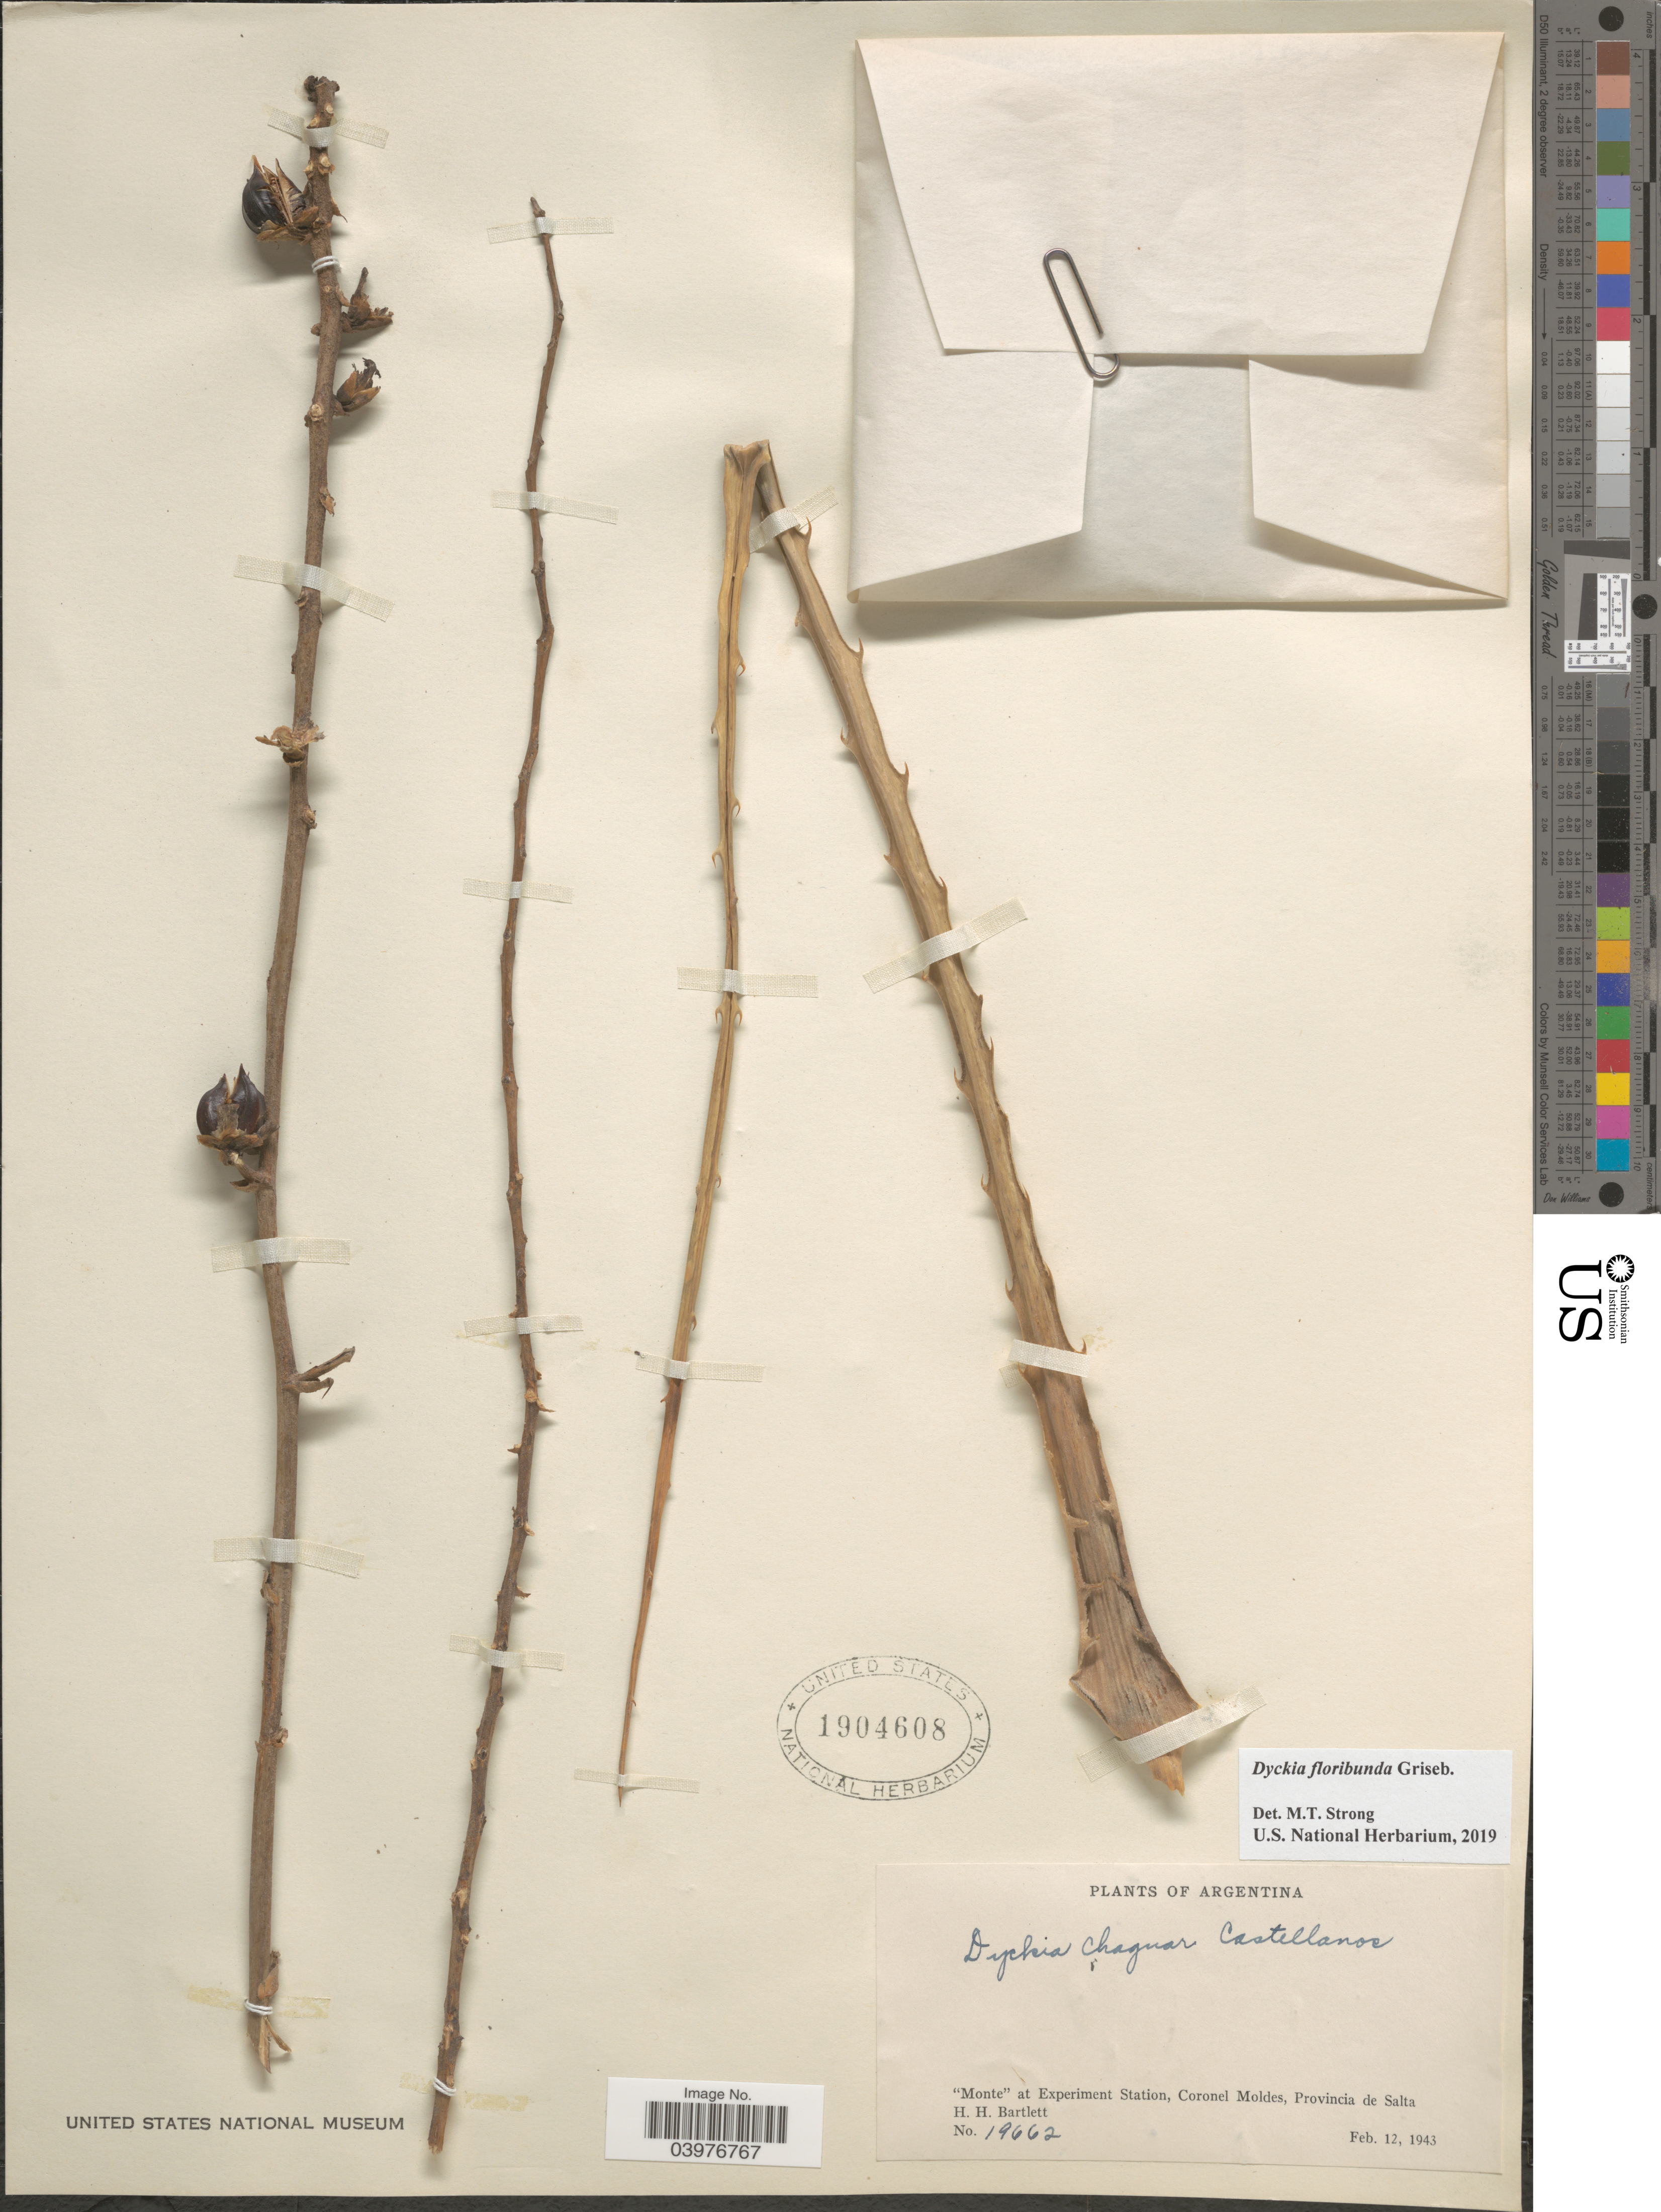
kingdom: Plantae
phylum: Tracheophyta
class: Liliopsida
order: Poales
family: Bromeliaceae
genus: Dyckia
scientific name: Dyckia floribunda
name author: Griseb.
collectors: H. H. Bartlett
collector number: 19662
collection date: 1943-02-12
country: Argentina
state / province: Salta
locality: Monte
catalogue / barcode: US 1904608